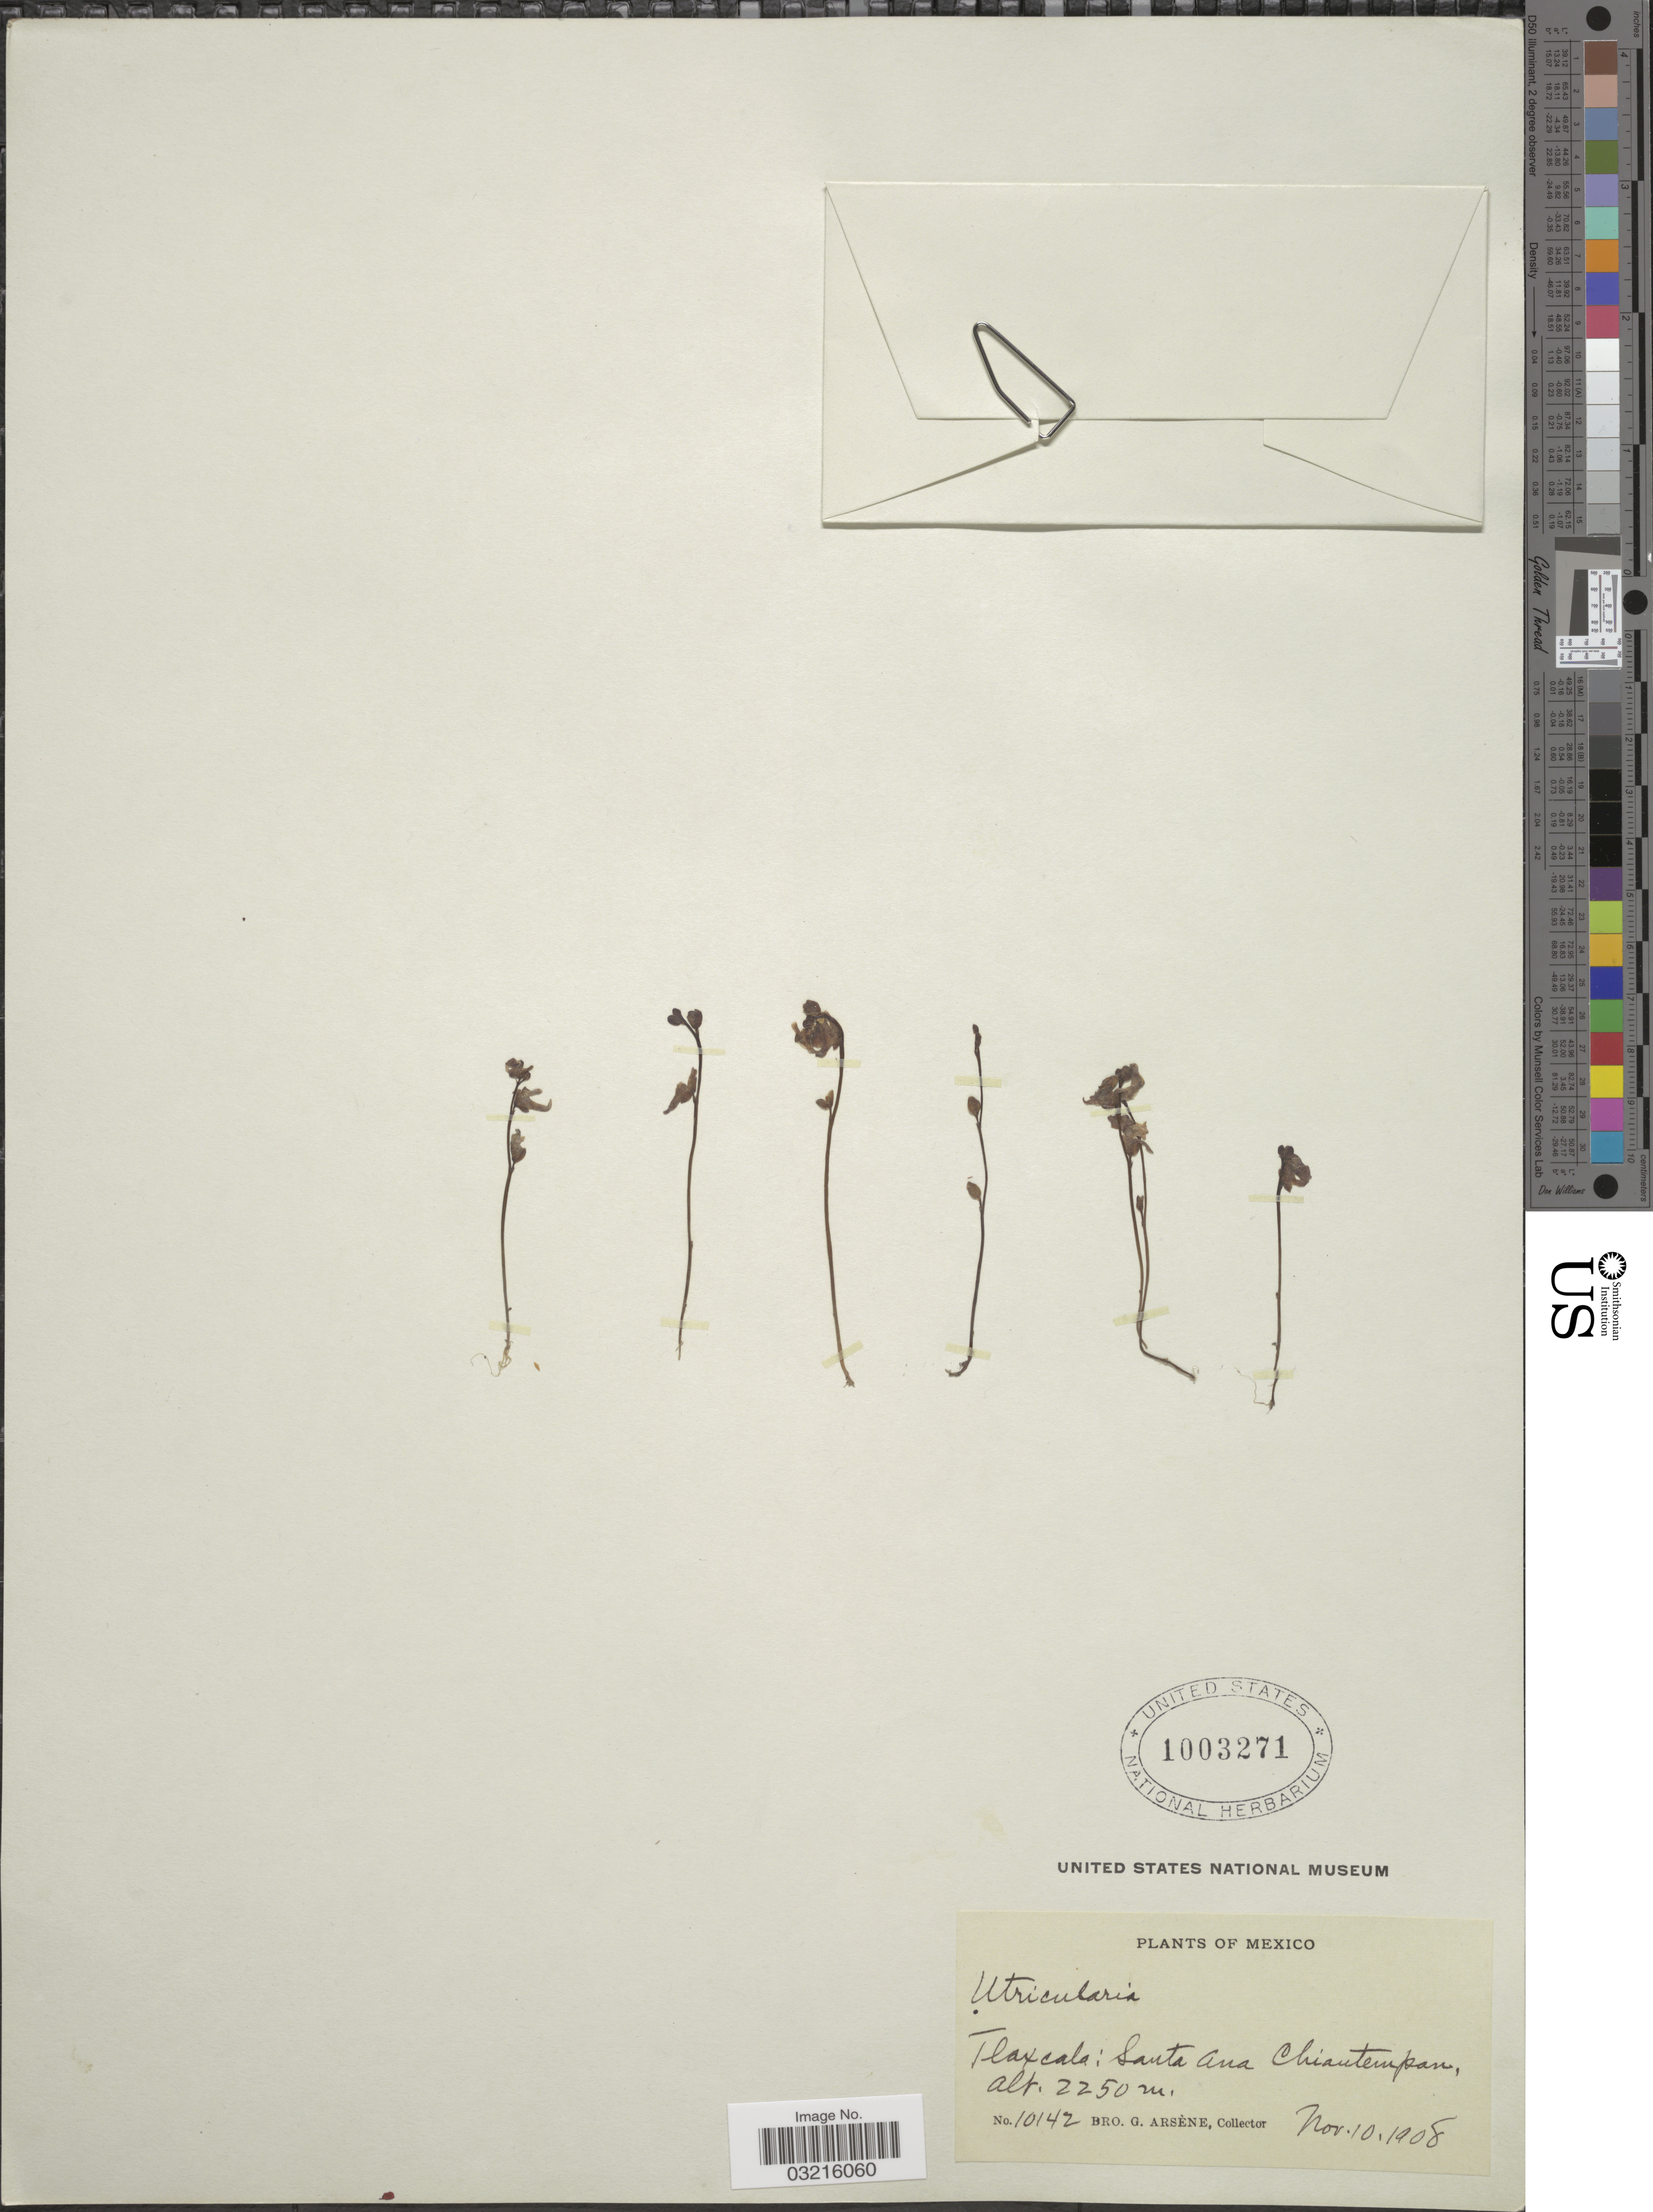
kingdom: Plantae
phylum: Tracheophyta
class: Magnoliopsida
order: Lamiales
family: Lentibulariaceae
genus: Utricularia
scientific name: Utricularia sp.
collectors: Bro. G. Arsène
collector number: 10142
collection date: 1908-11-10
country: Mexico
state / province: Tlaxcala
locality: Santa Ana Chiantempan.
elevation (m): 2250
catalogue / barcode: US 1003271